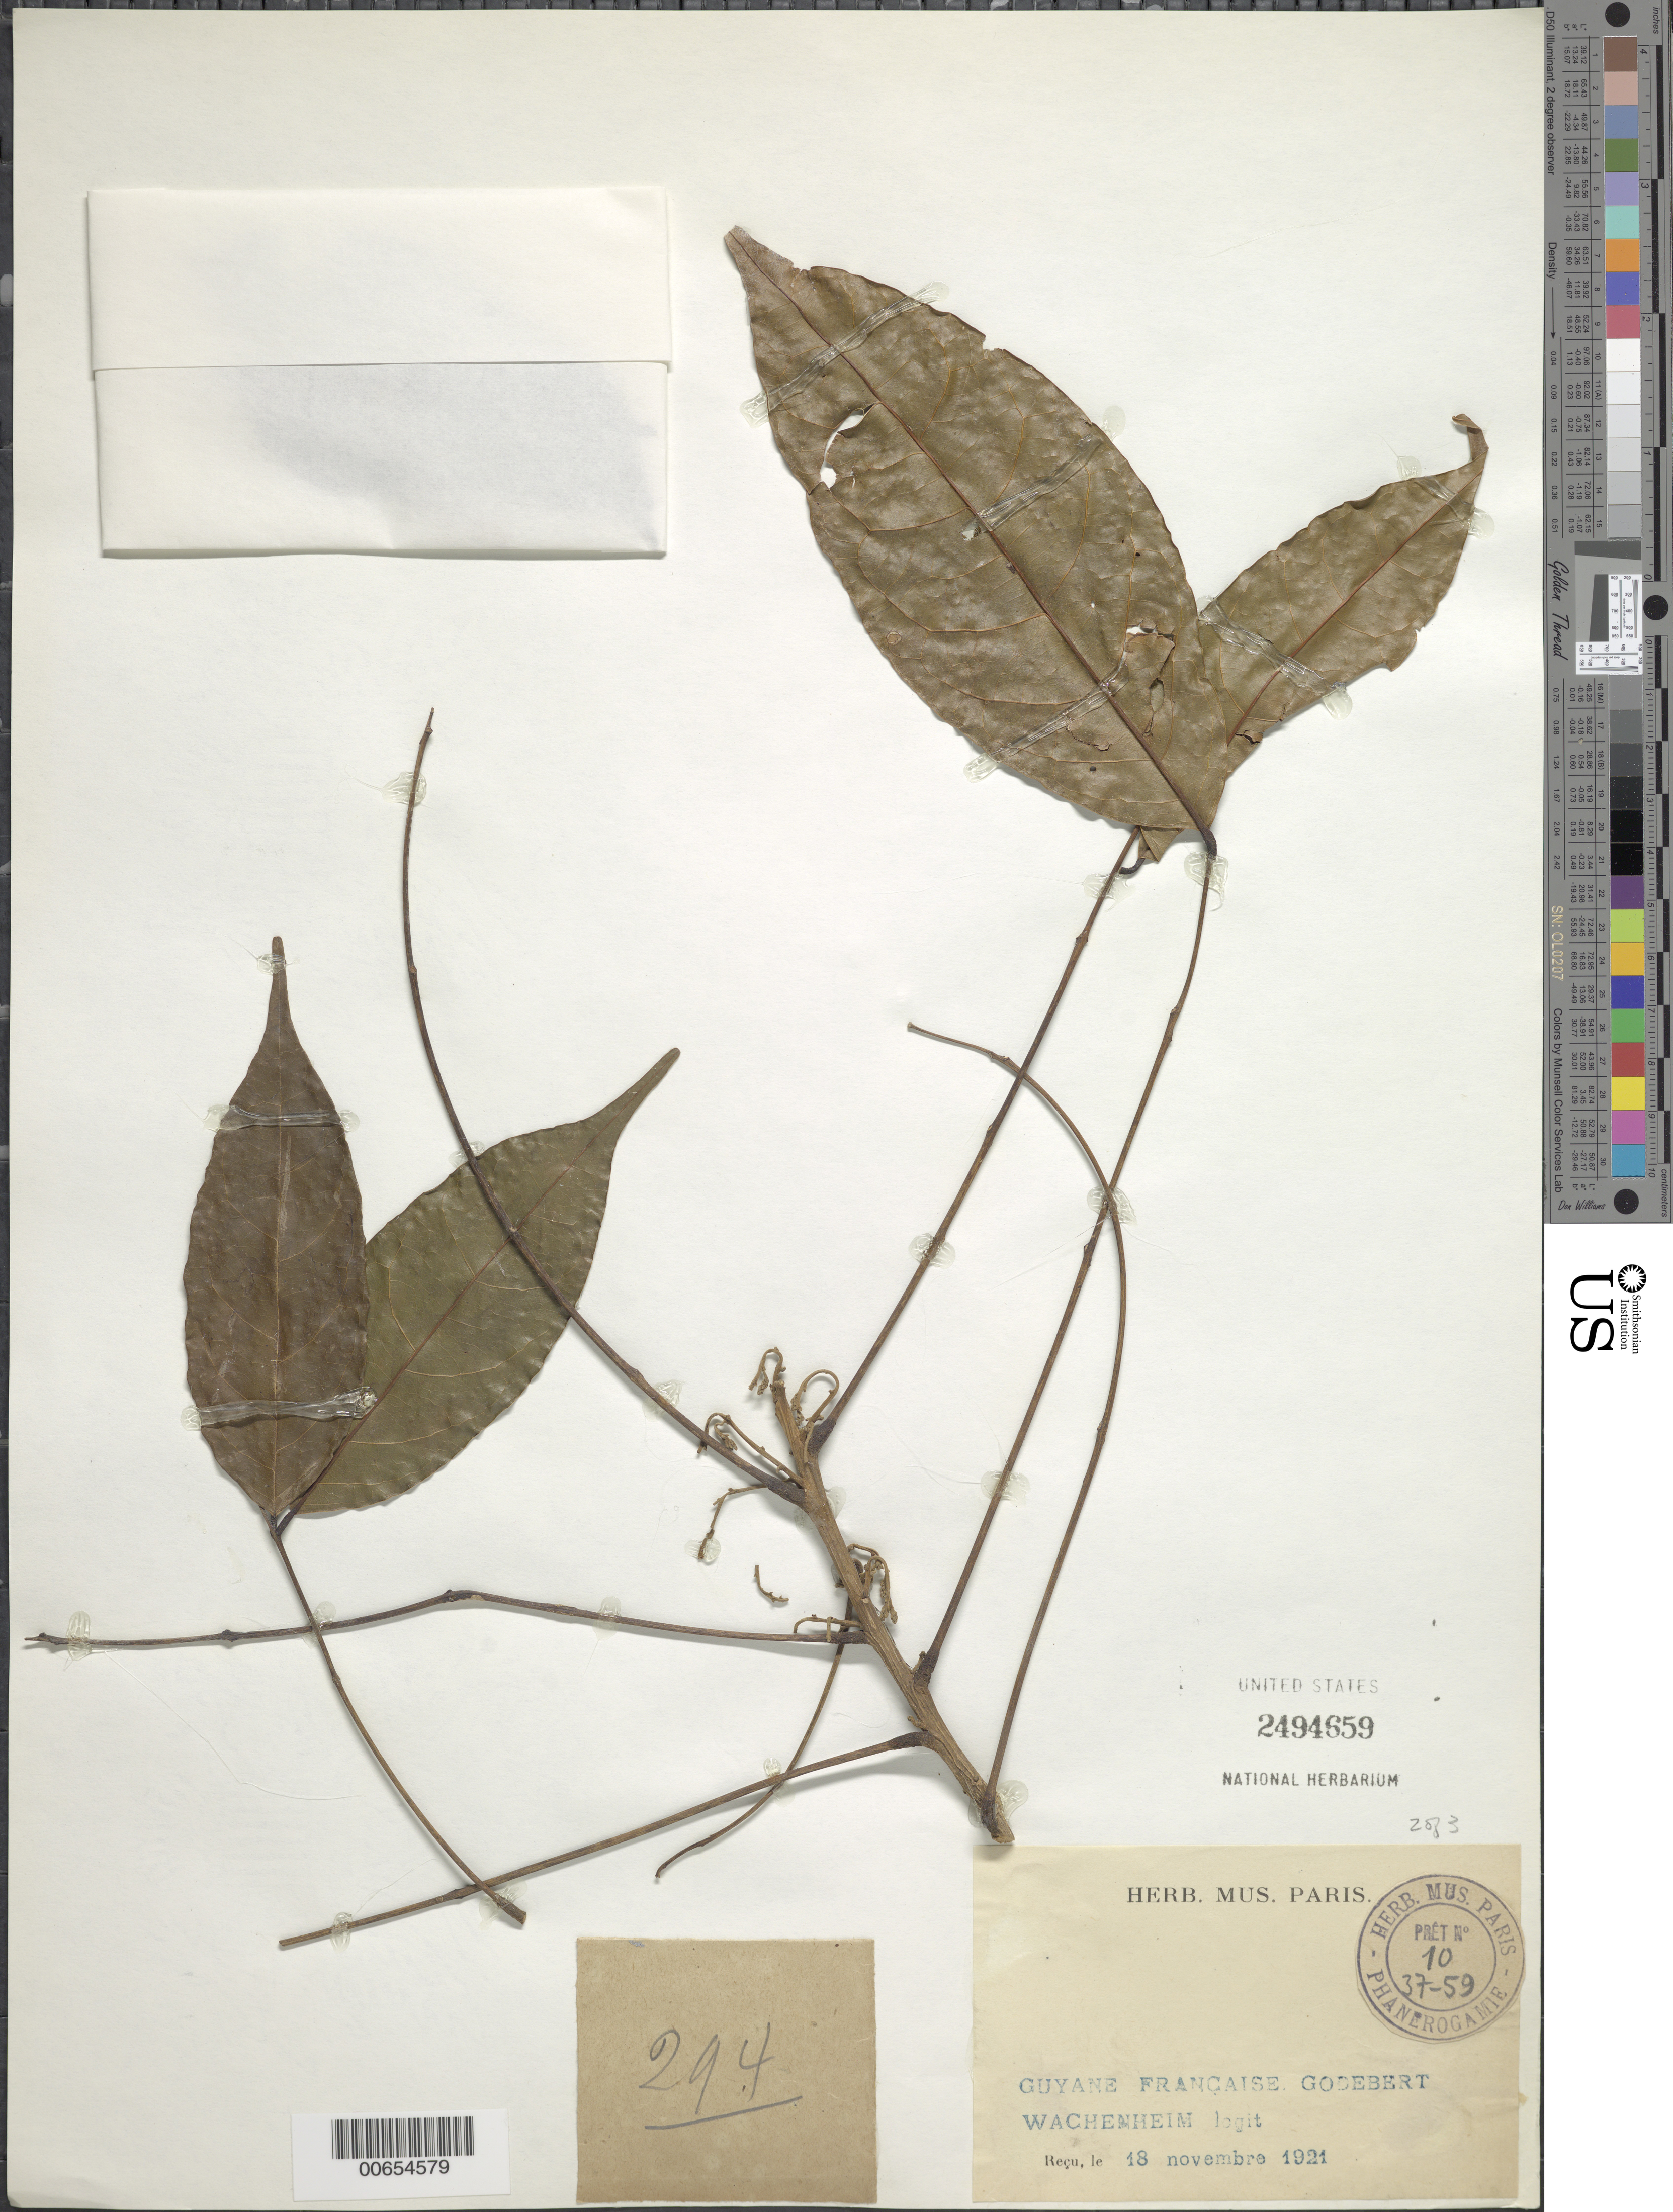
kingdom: Plantae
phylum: Tracheophyta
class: Magnoliopsida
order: Fabales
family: Fabaceae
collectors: G. Wachenheim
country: French Guiana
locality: Guyane Française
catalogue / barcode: US 2494659